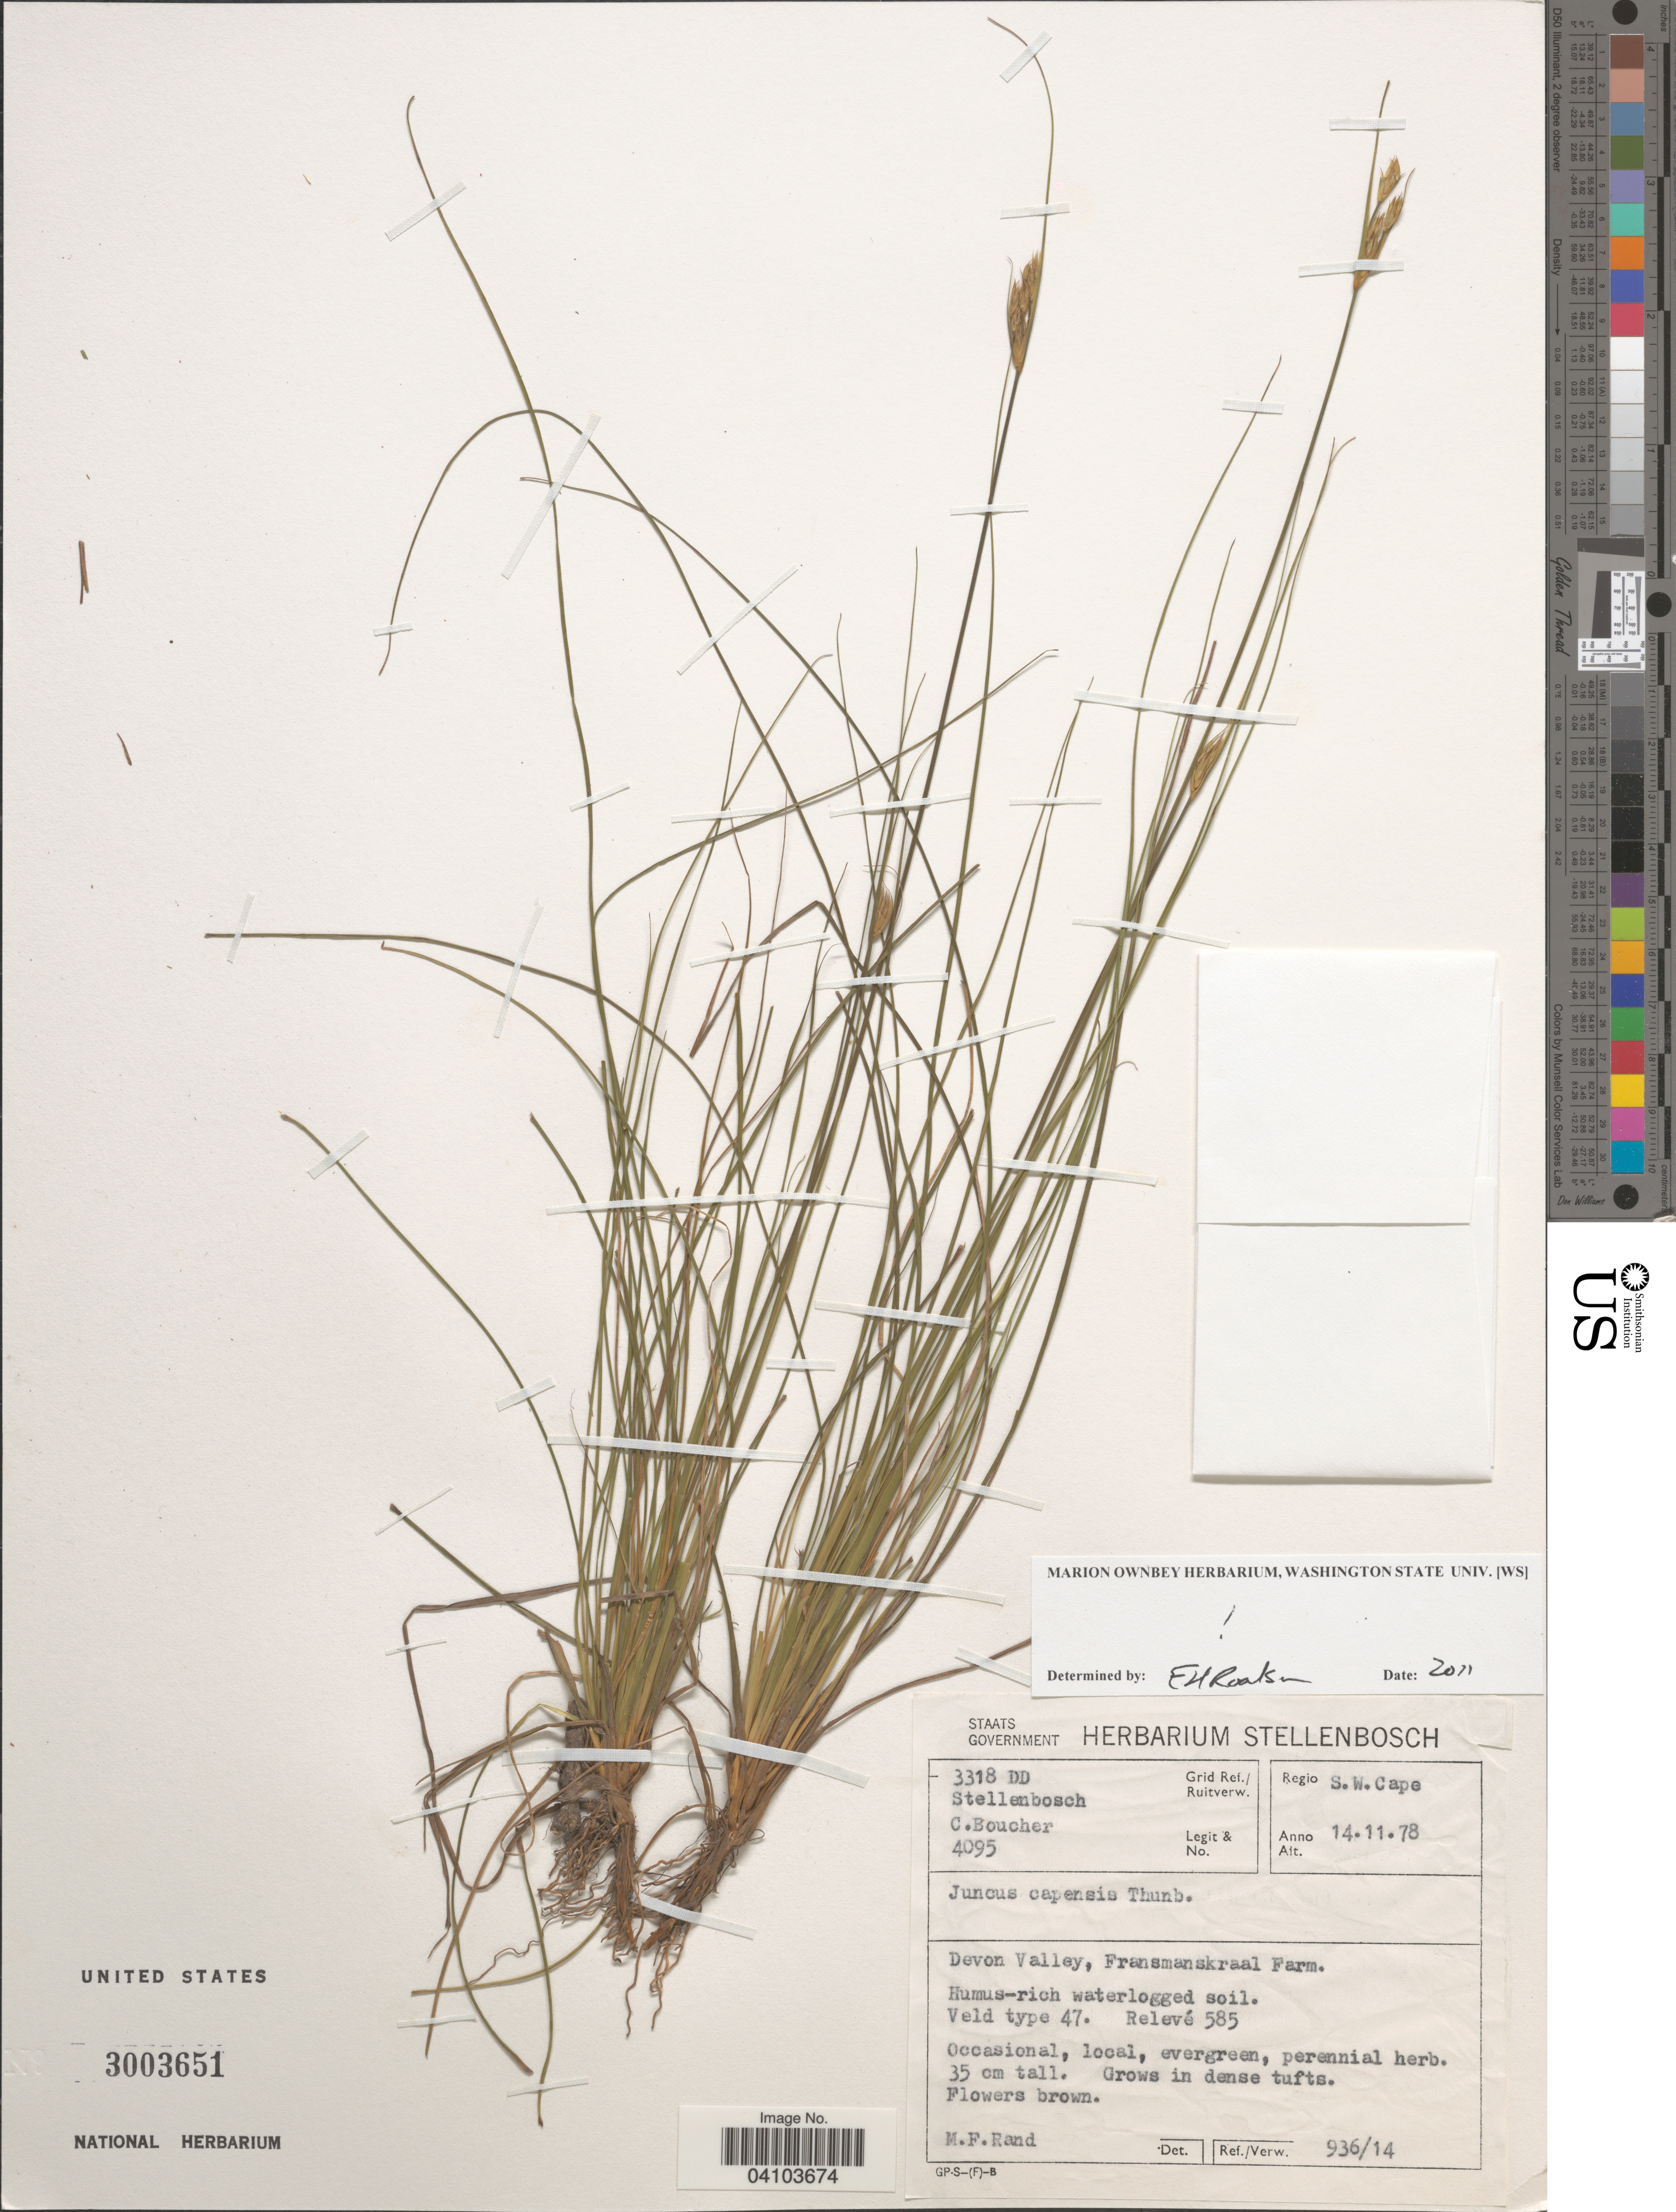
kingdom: Plantae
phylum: Tracheophyta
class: Liliopsida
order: Poales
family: Juncaceae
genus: Juncus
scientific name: Juncus capensis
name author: Thunb.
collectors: C. Boucher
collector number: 4095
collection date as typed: Transcribed d/m/y: 14/11/78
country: South Africa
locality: Grid Ref./ Ruitverw. 3318 DD Stellenbosch. Regio S.W.Cape. Devon Valley, Fransmanskraal Farm.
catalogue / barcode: US 3003651